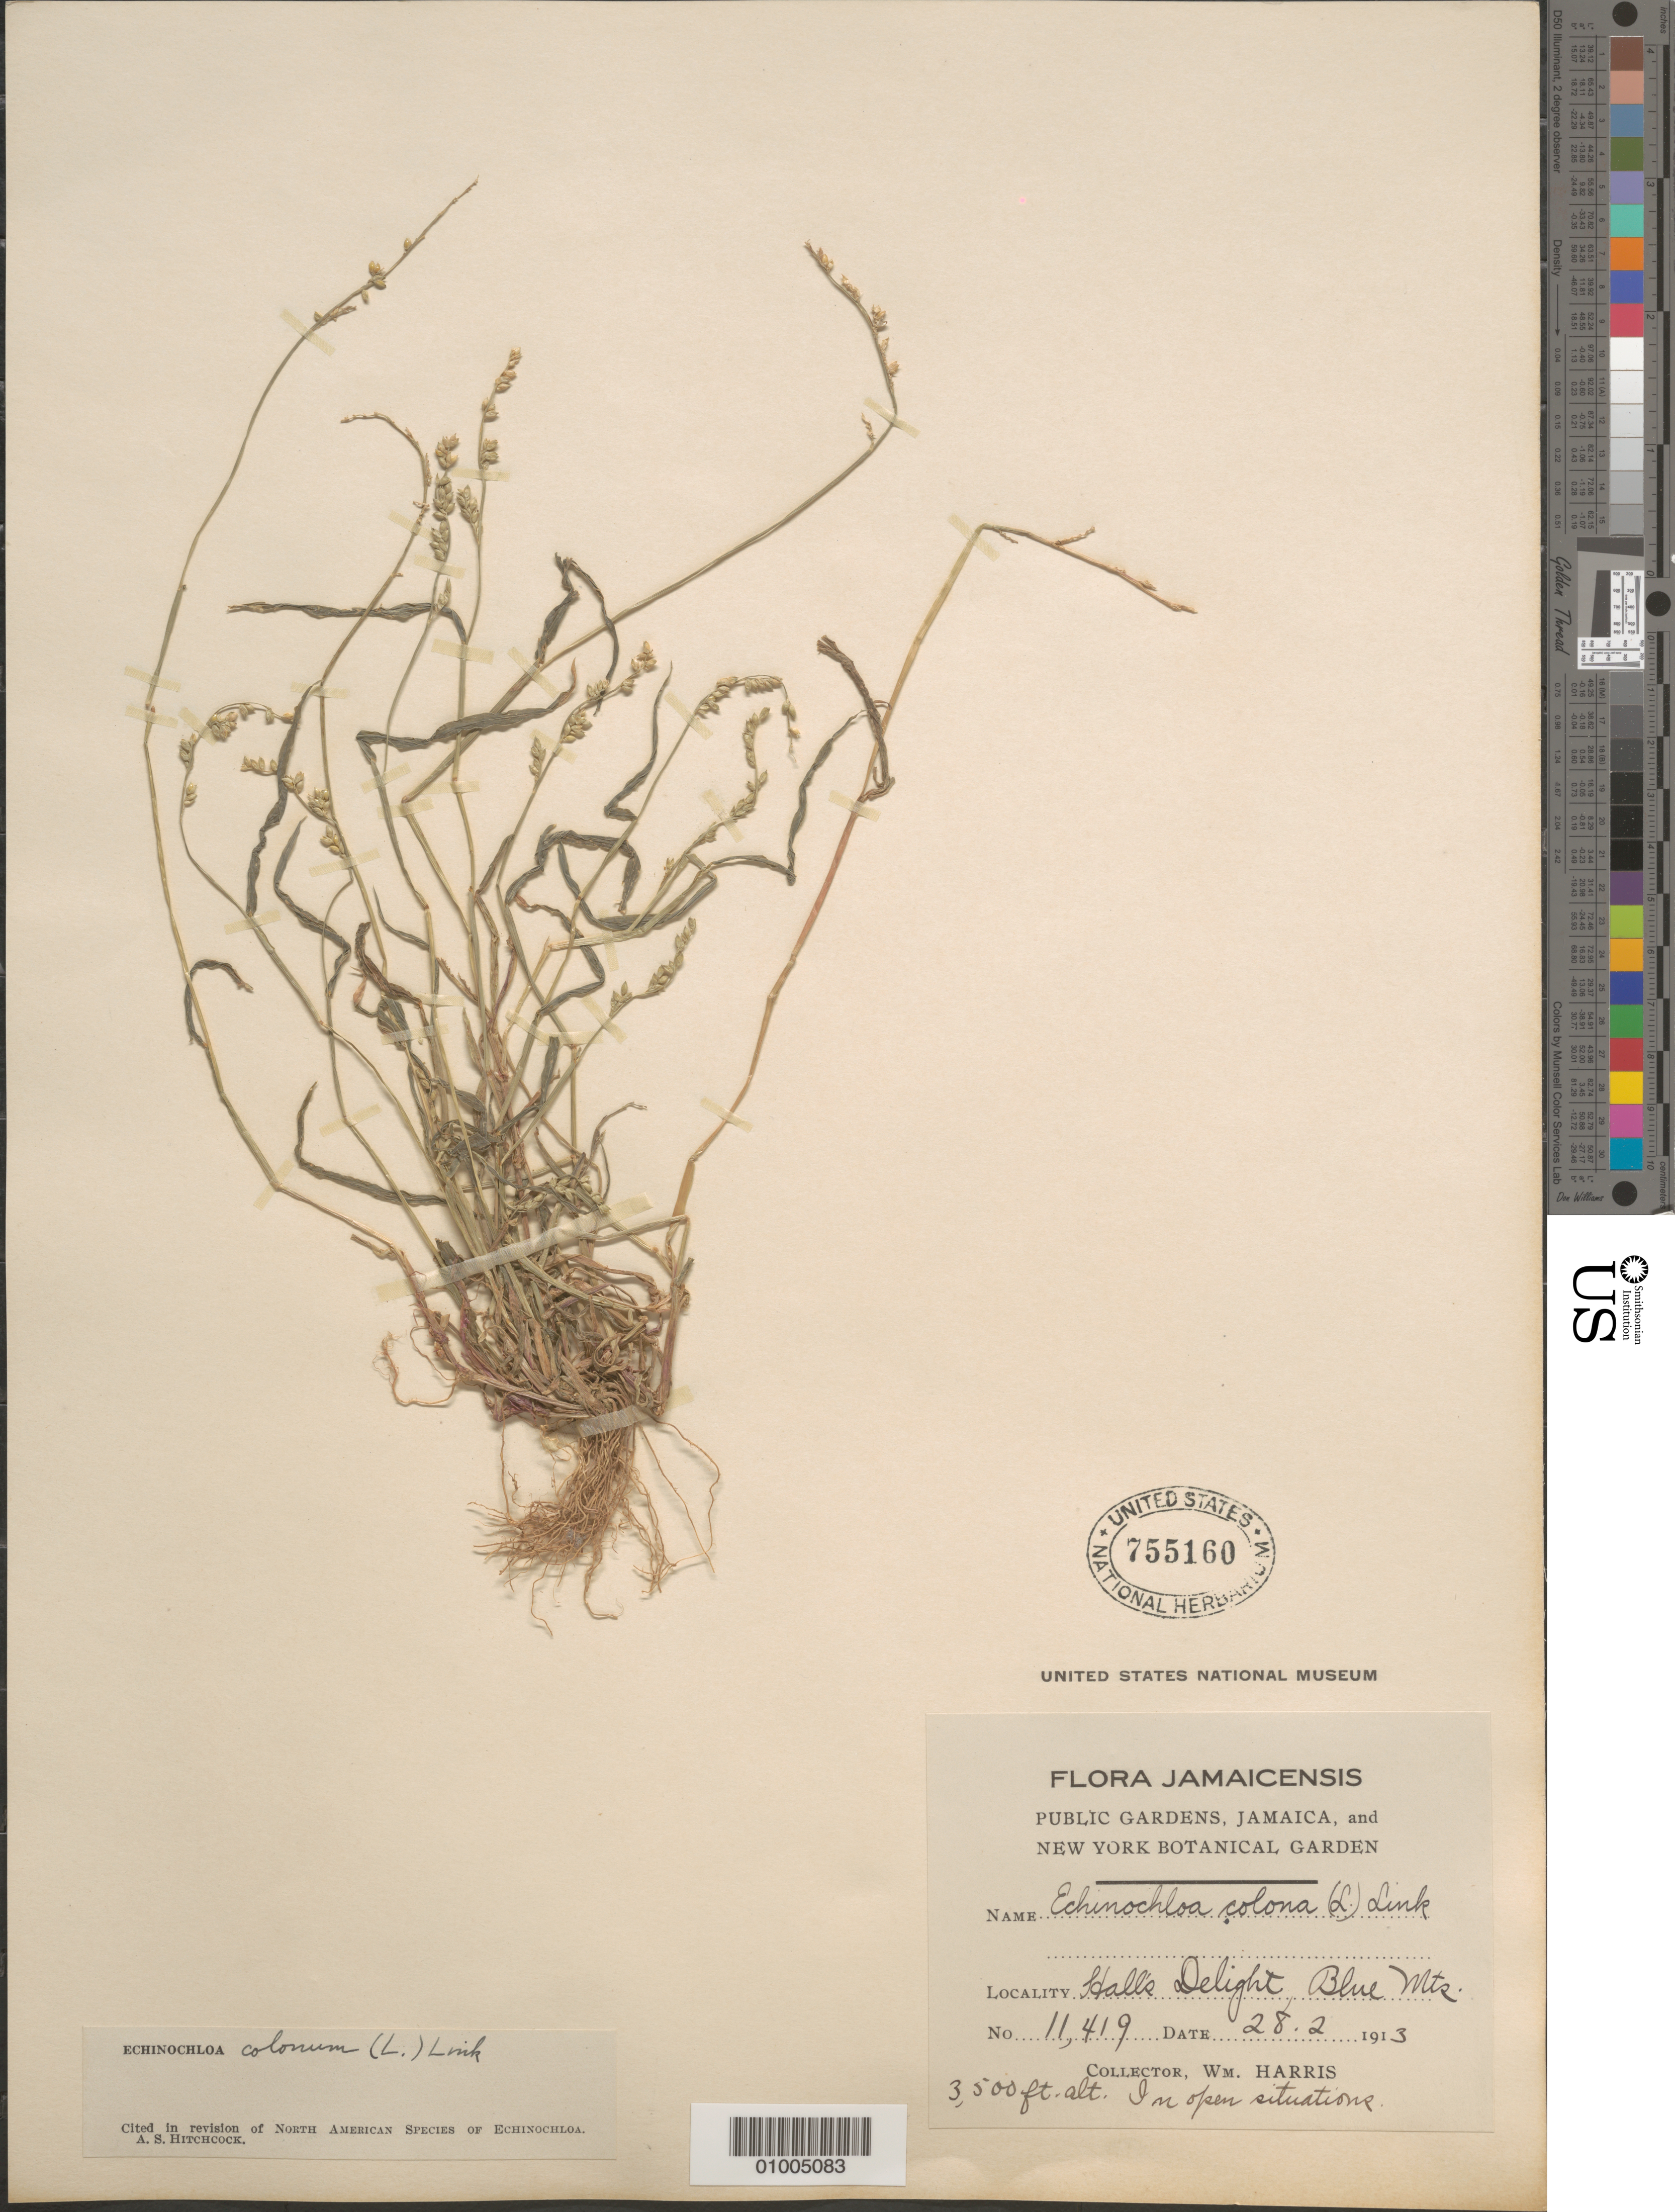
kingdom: Plantae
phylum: Tracheophyta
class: Liliopsida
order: Poales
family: Poaceae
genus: Echinochloa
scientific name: Echinochloa colona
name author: (L.) Link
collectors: W. H. Harris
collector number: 11419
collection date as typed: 28 Feb 1913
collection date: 1913-02-28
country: Jamaica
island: Jamaica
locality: Hall's Delight, Blue mt's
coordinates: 0 N, 0 E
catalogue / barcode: US 755160